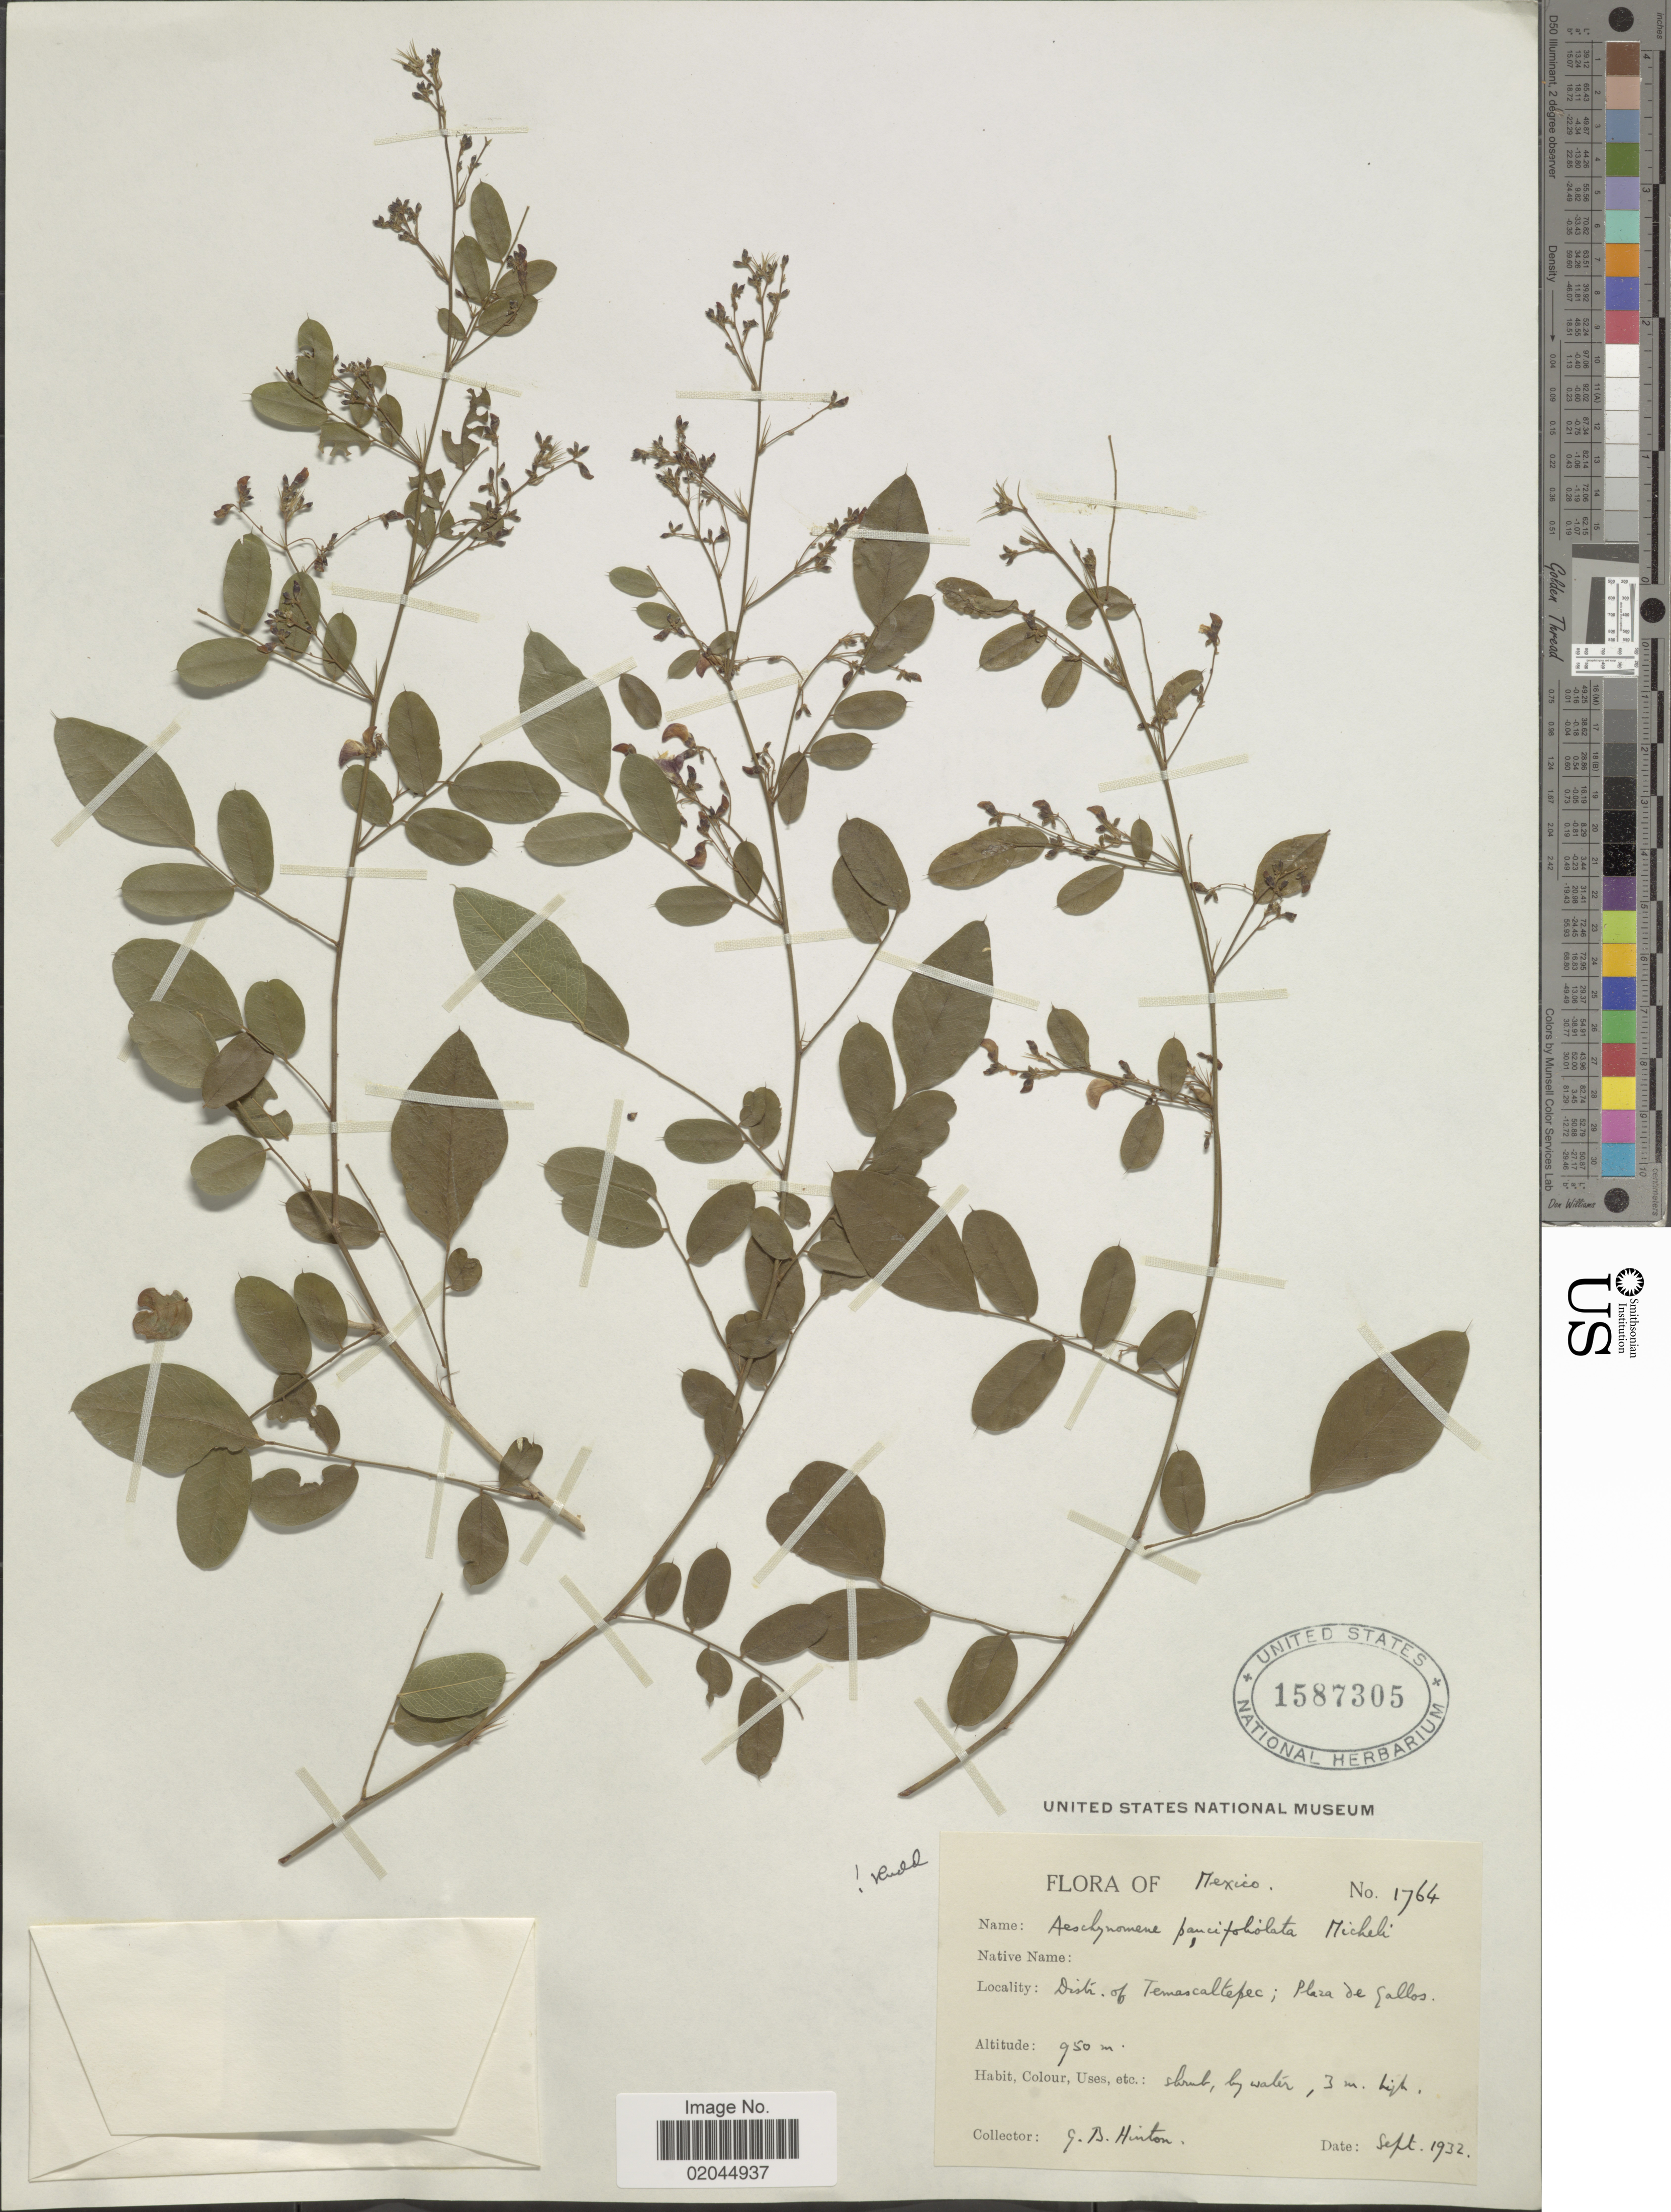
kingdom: Plantae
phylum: Tracheophyta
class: Magnoliopsida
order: Fabales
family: Fabaceae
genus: Aeschynomene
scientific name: Aeschynomene paucifoliolata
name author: Micheli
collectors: G. B. Hinton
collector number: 1764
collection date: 1932-09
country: Mexico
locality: Distr. of Temascaltepec: Plaza de Gallos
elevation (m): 950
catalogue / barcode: US 1587305